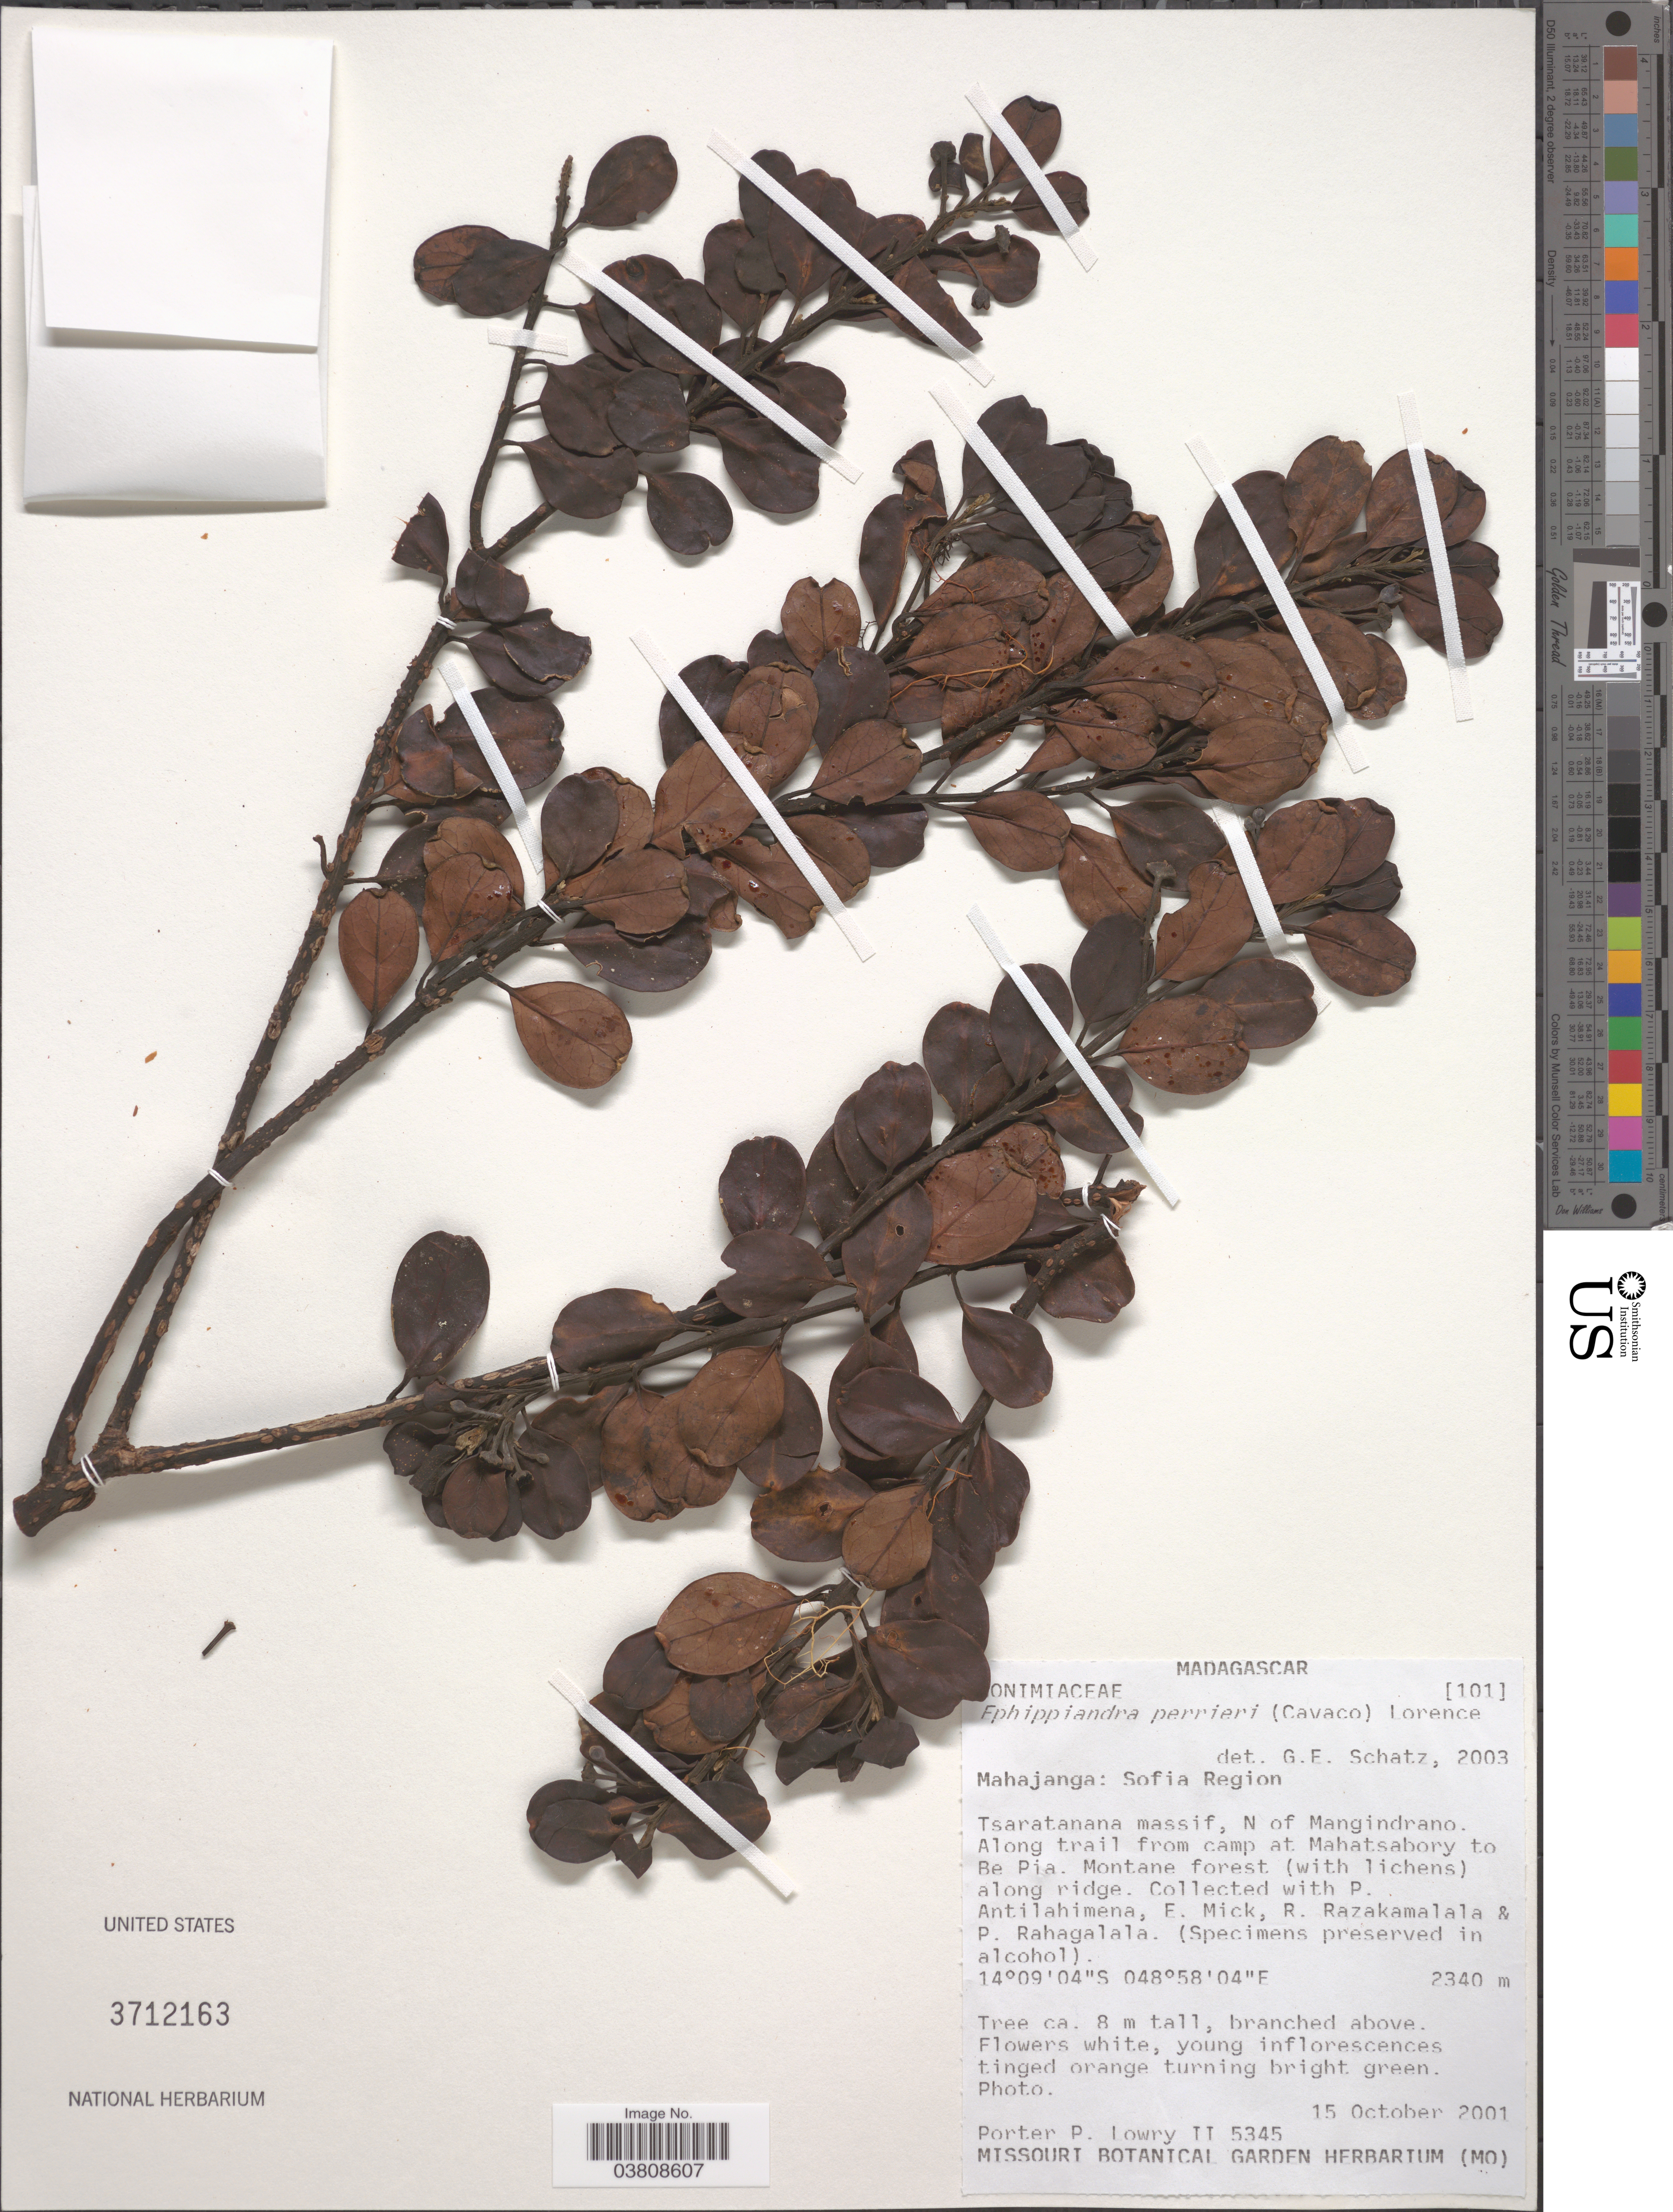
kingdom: Plantae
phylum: Tracheophyta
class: Magnoliopsida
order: Laurales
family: Monimiaceae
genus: Ephippiandra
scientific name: Ephippiandra perrieri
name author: (Cavaco) Lorence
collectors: P. P. Lowry, P. Antilahimena, E. Mick, R. Razakamalala & P. Rahagalala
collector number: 5345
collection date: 2001-10-15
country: Madagascar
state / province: Sofia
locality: Sofia Region. Tsaratanana massif, N of Mangindrano. Along trail from camp at Mahatsabory to Be Pia.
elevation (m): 2340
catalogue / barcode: US 3712163